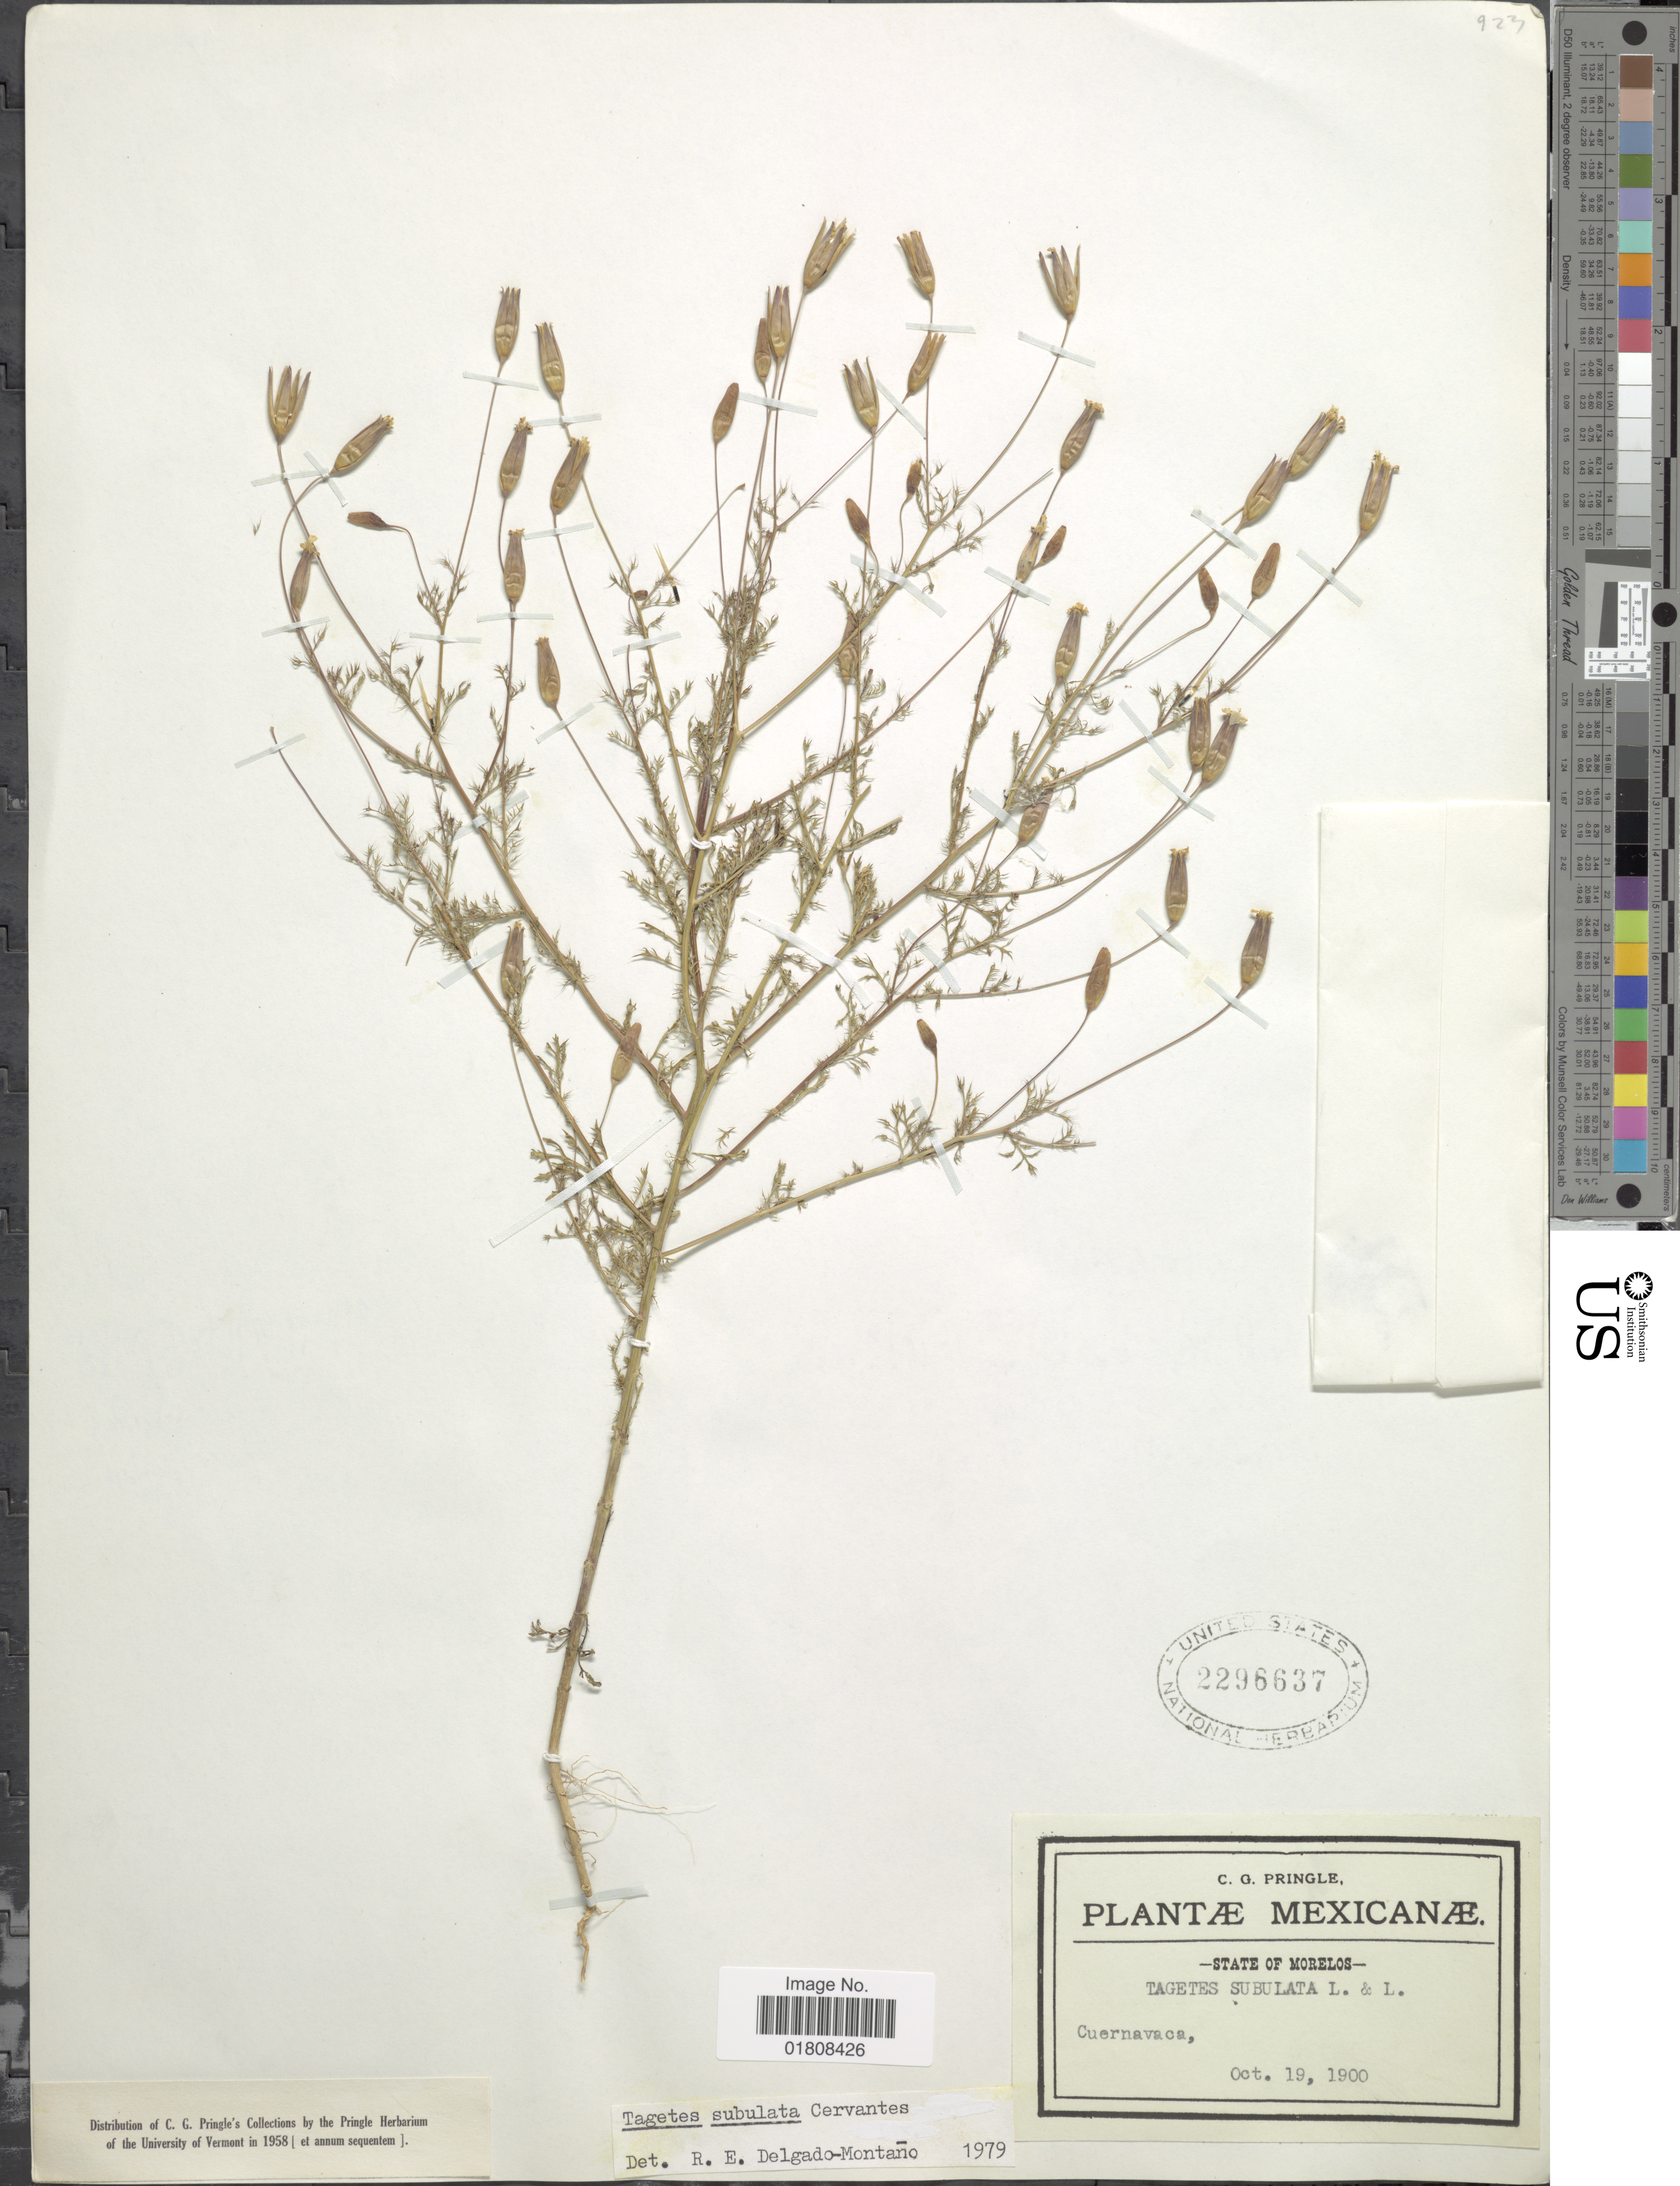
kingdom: Plantae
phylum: Tracheophyta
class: Magnoliopsida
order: Asterales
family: Asteraceae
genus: Tagetes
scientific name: Tagetes subulata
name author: Cerv.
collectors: C. G. Pringle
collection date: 1900-10-19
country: Mexico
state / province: Morelos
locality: Cuernavaca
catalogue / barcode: US 2296637